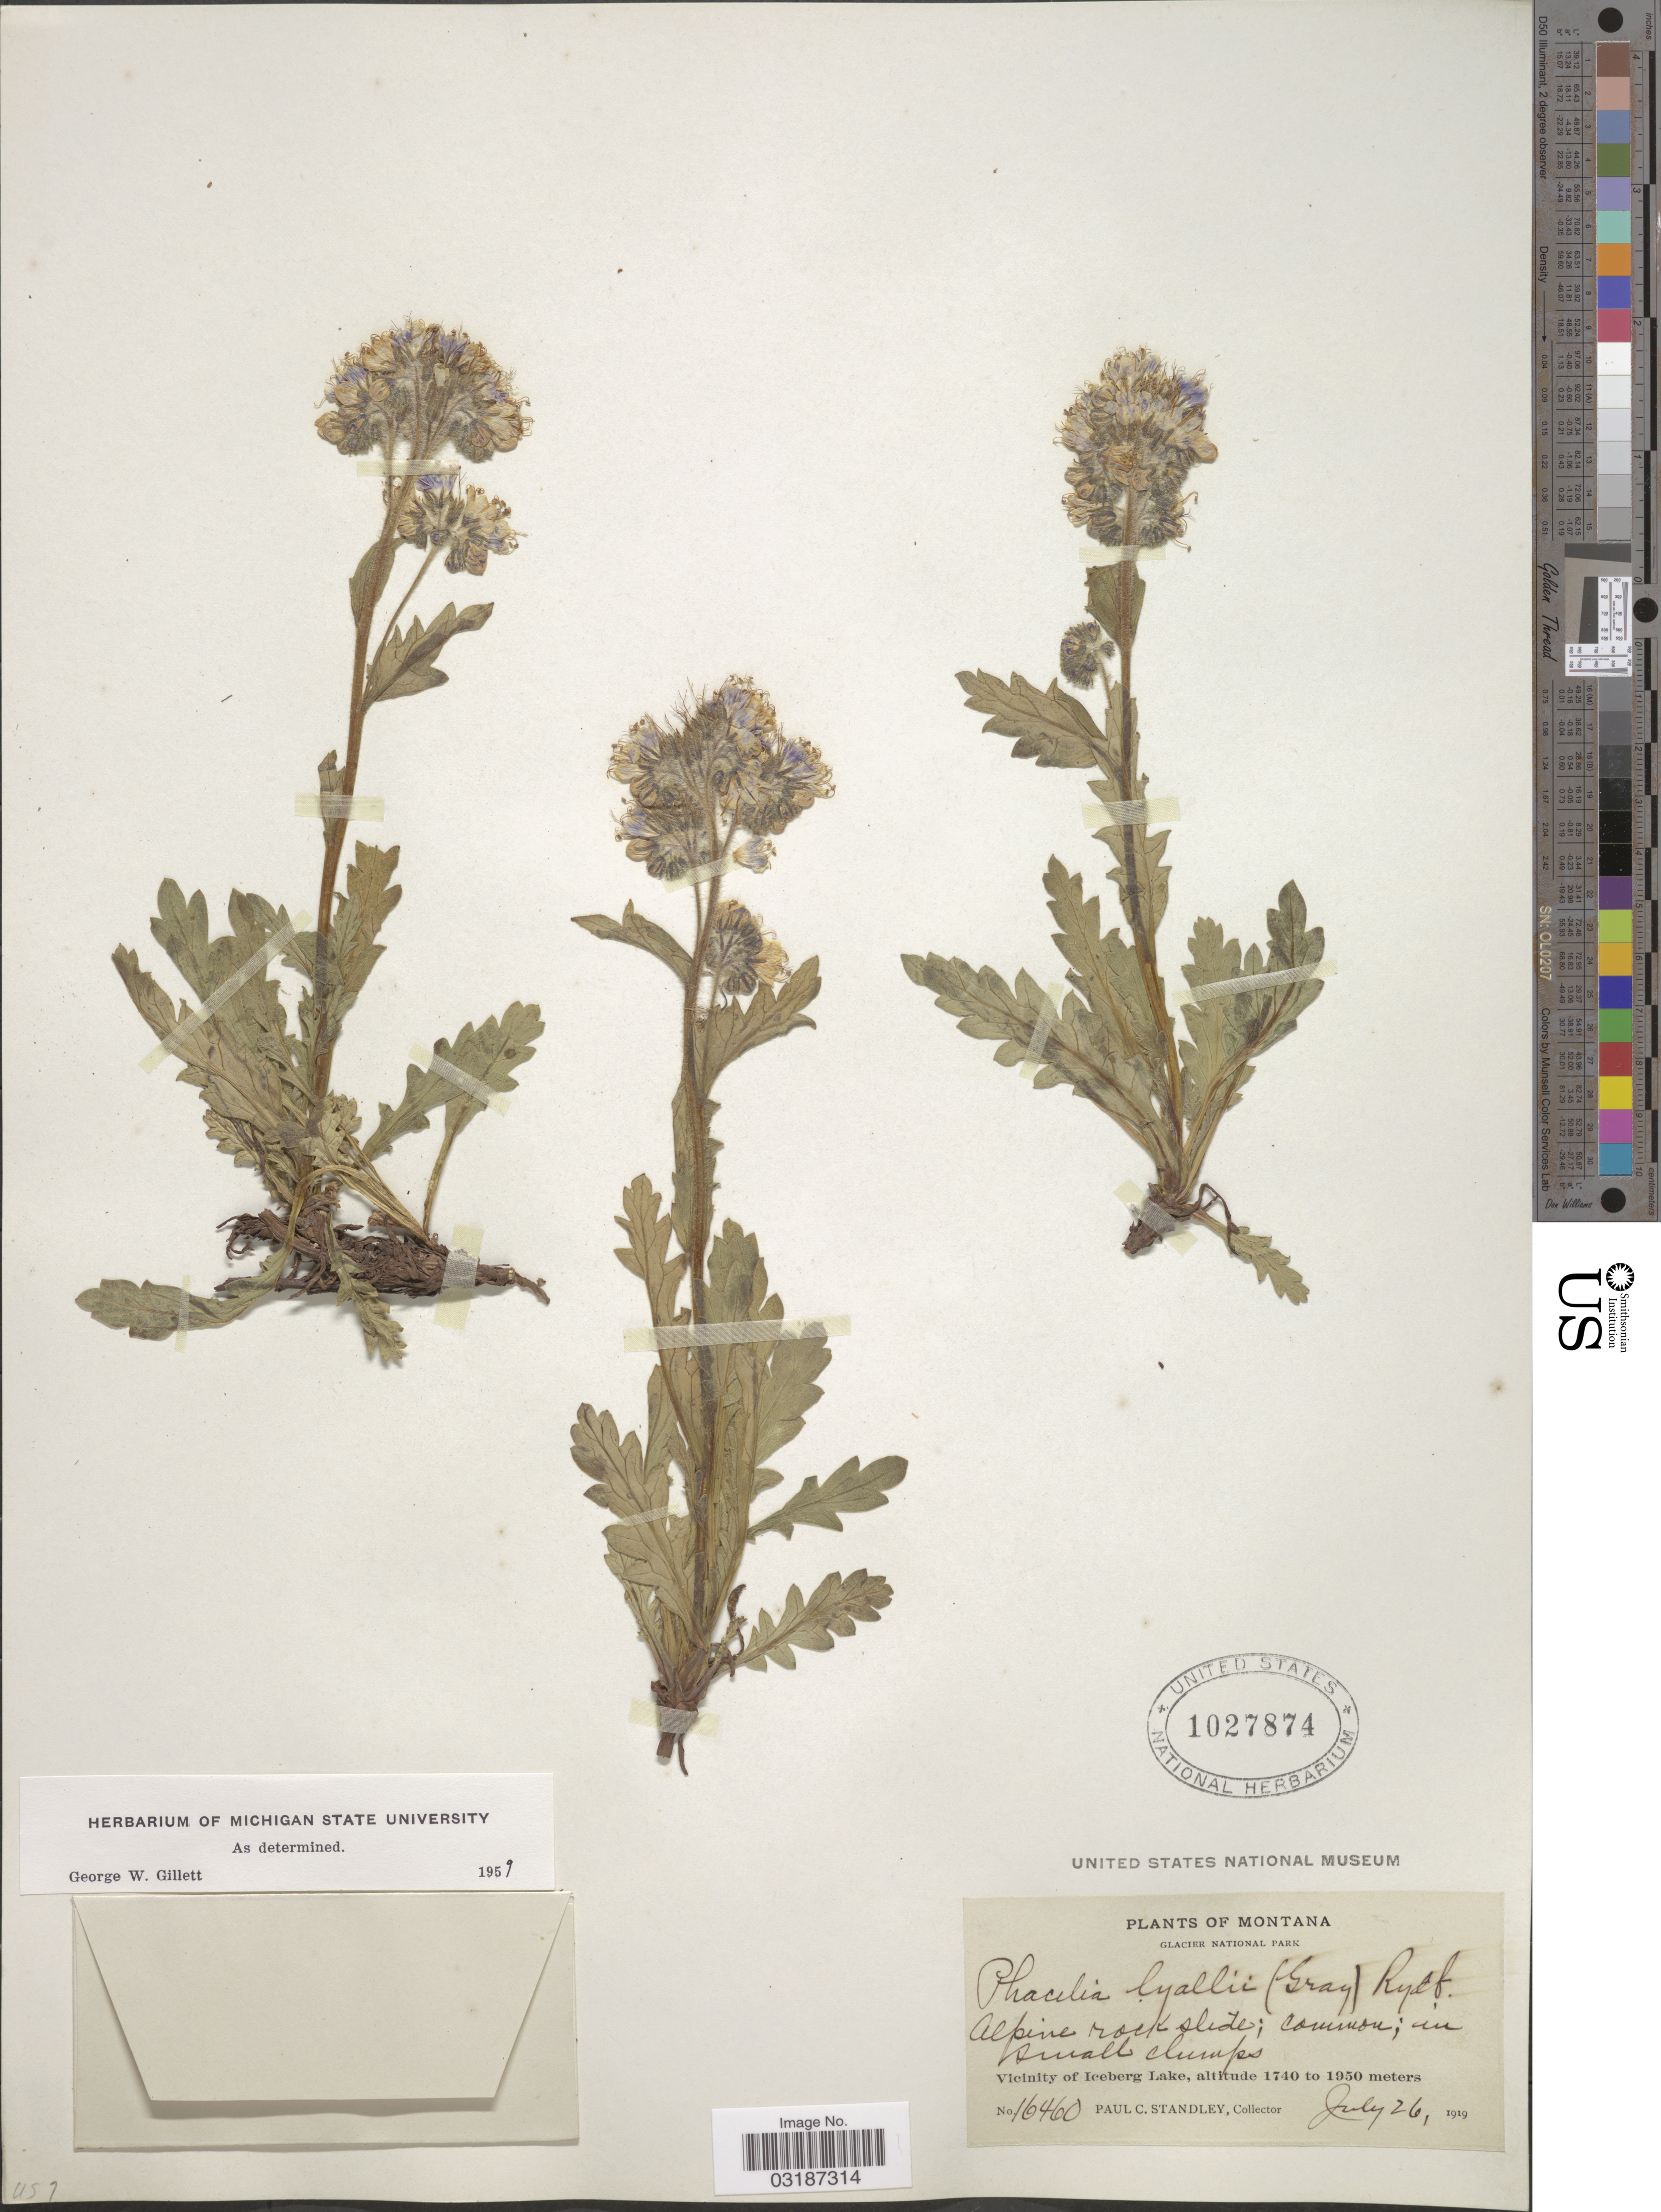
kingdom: Plantae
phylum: Tracheophyta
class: Magnoliopsida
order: Boraginales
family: Hydrophyllaceae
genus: Phacelia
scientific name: Phacelia lyallii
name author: (A. Gray) Rydb.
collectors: P. C. Standley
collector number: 16460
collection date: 1919-07-26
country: United States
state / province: Montana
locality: Glacier National Park. Vicinity of Iceberg Lake.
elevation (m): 1740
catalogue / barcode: US 1027874